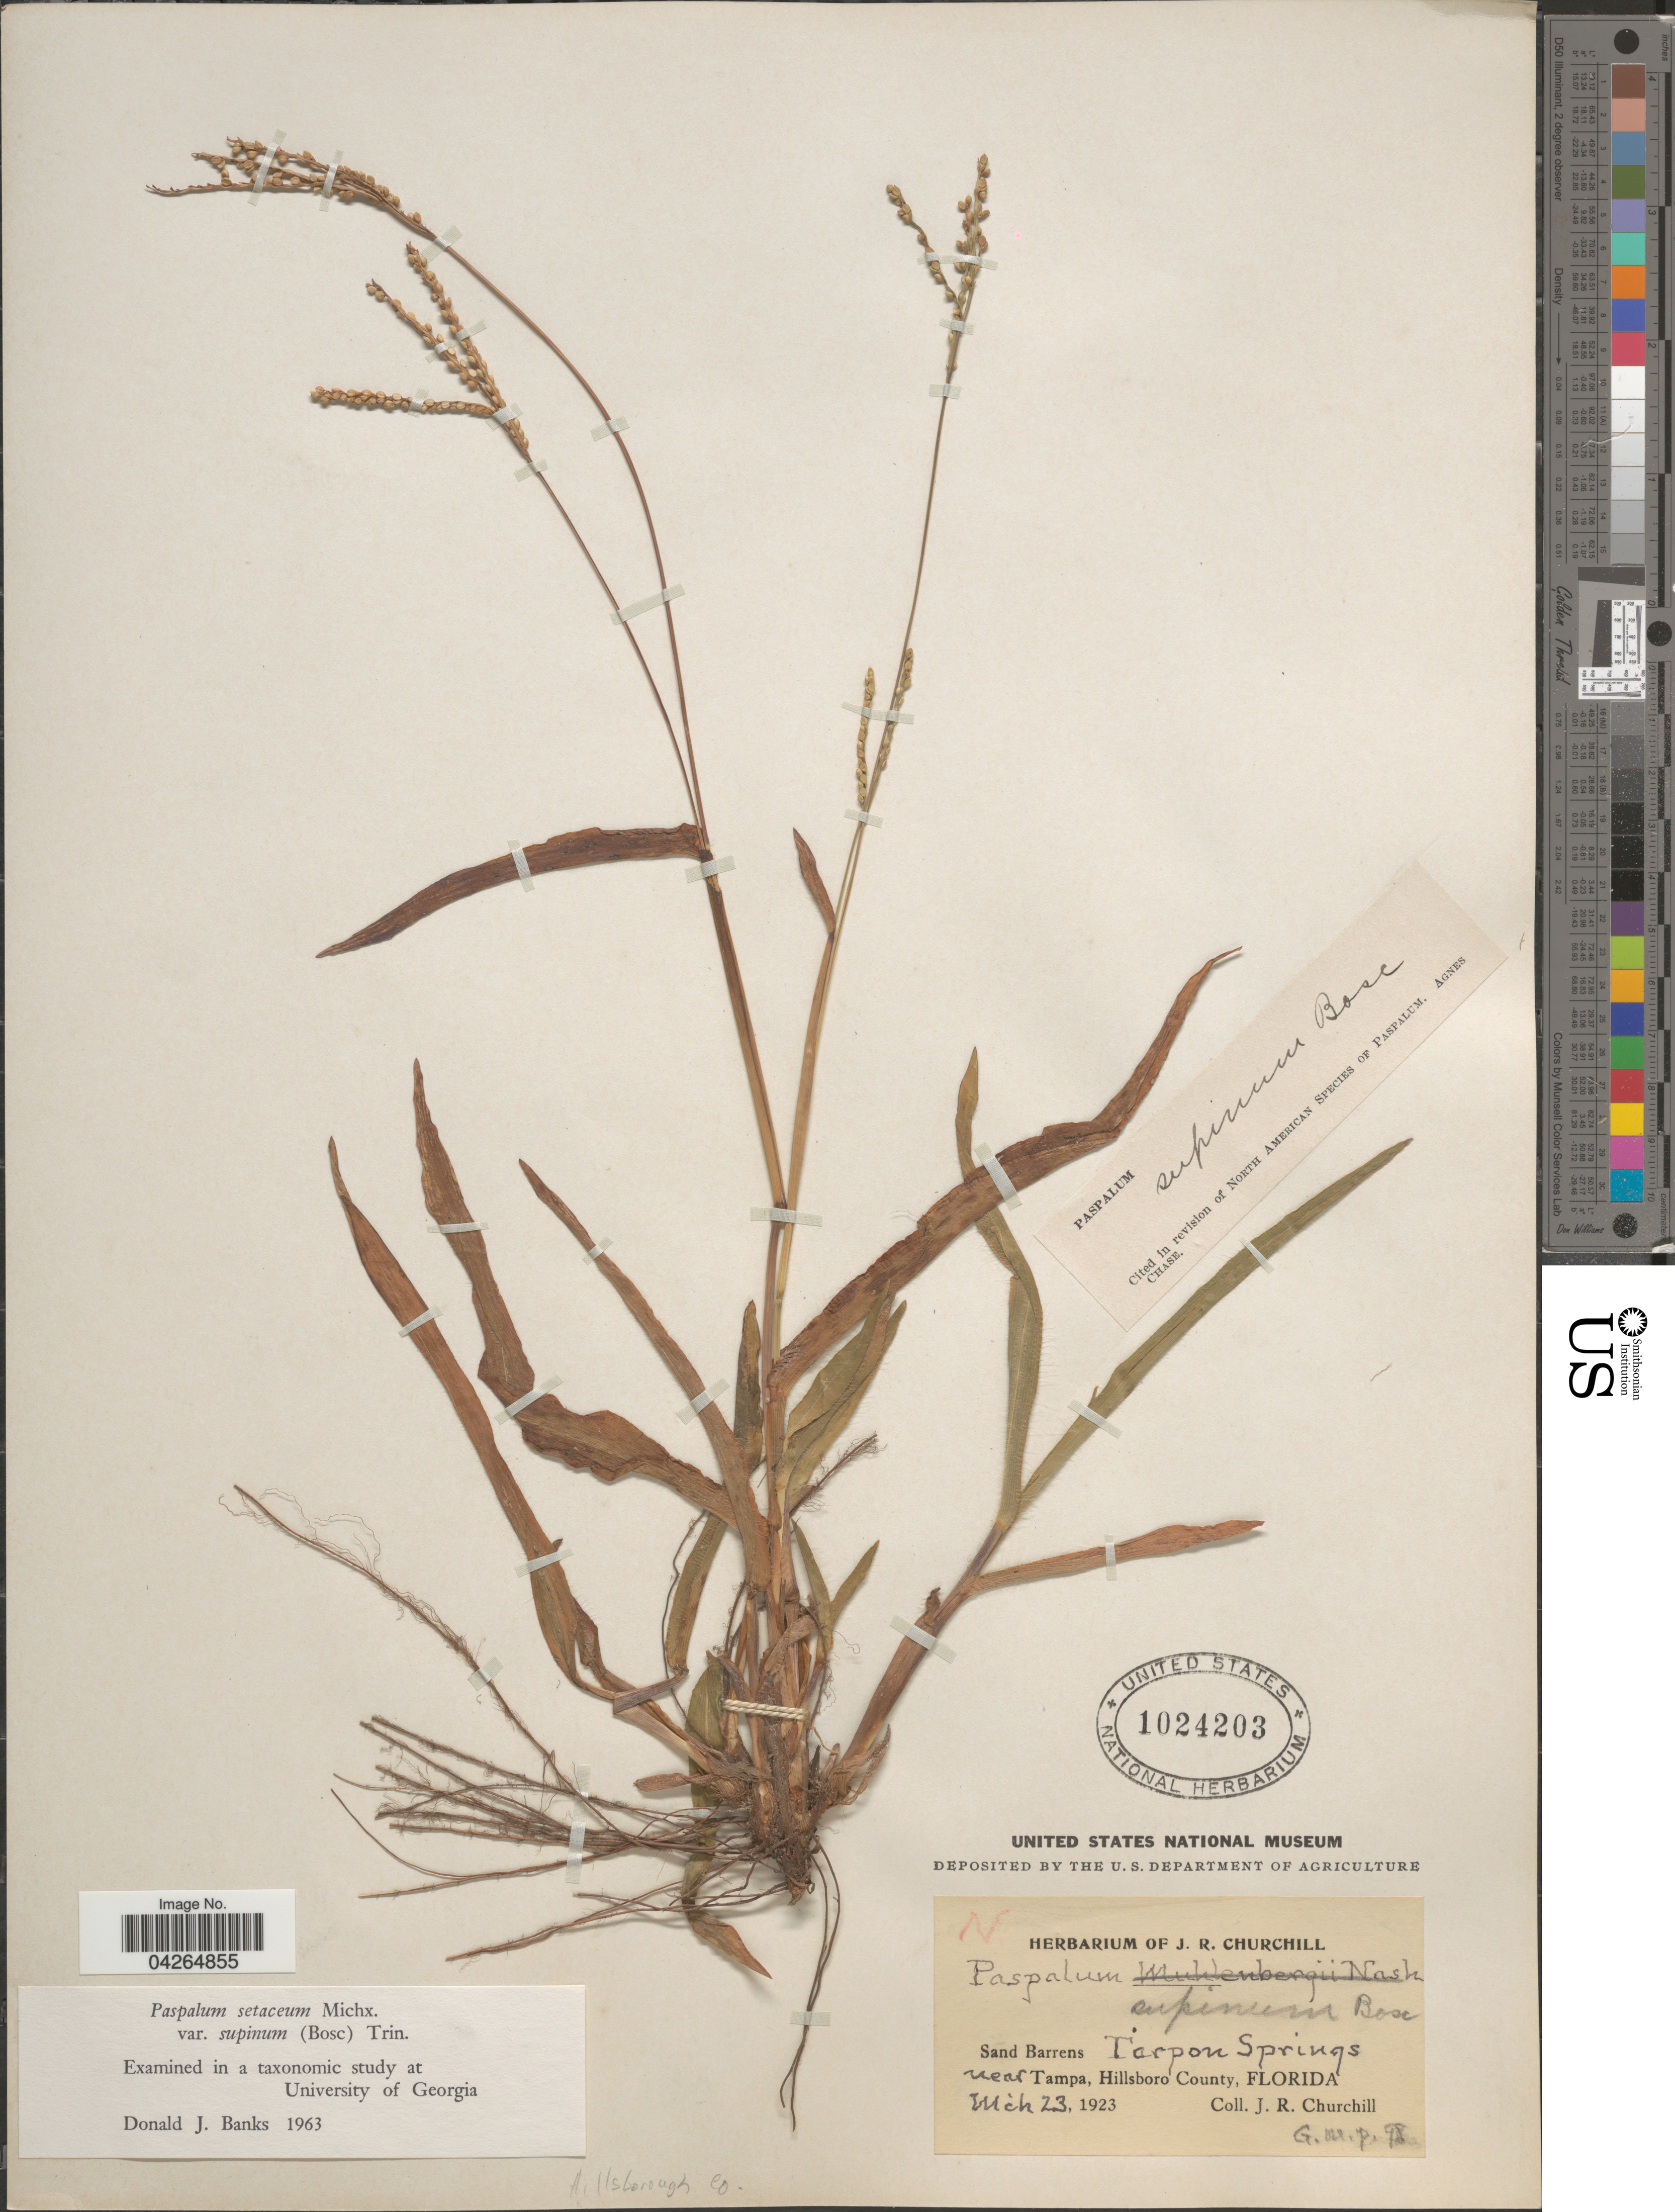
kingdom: Plantae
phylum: Tracheophyta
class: Liliopsida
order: Poales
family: Poaceae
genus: Paspalum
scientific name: Paspalum setaceum var. supinum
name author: (Bosc ex Poir.) Trin.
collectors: J. Churchill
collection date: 1923-03-23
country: United States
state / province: Florida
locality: Tarpon Springs near Tampa, Hillsboro County. Hillsborough Co.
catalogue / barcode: US 1024203